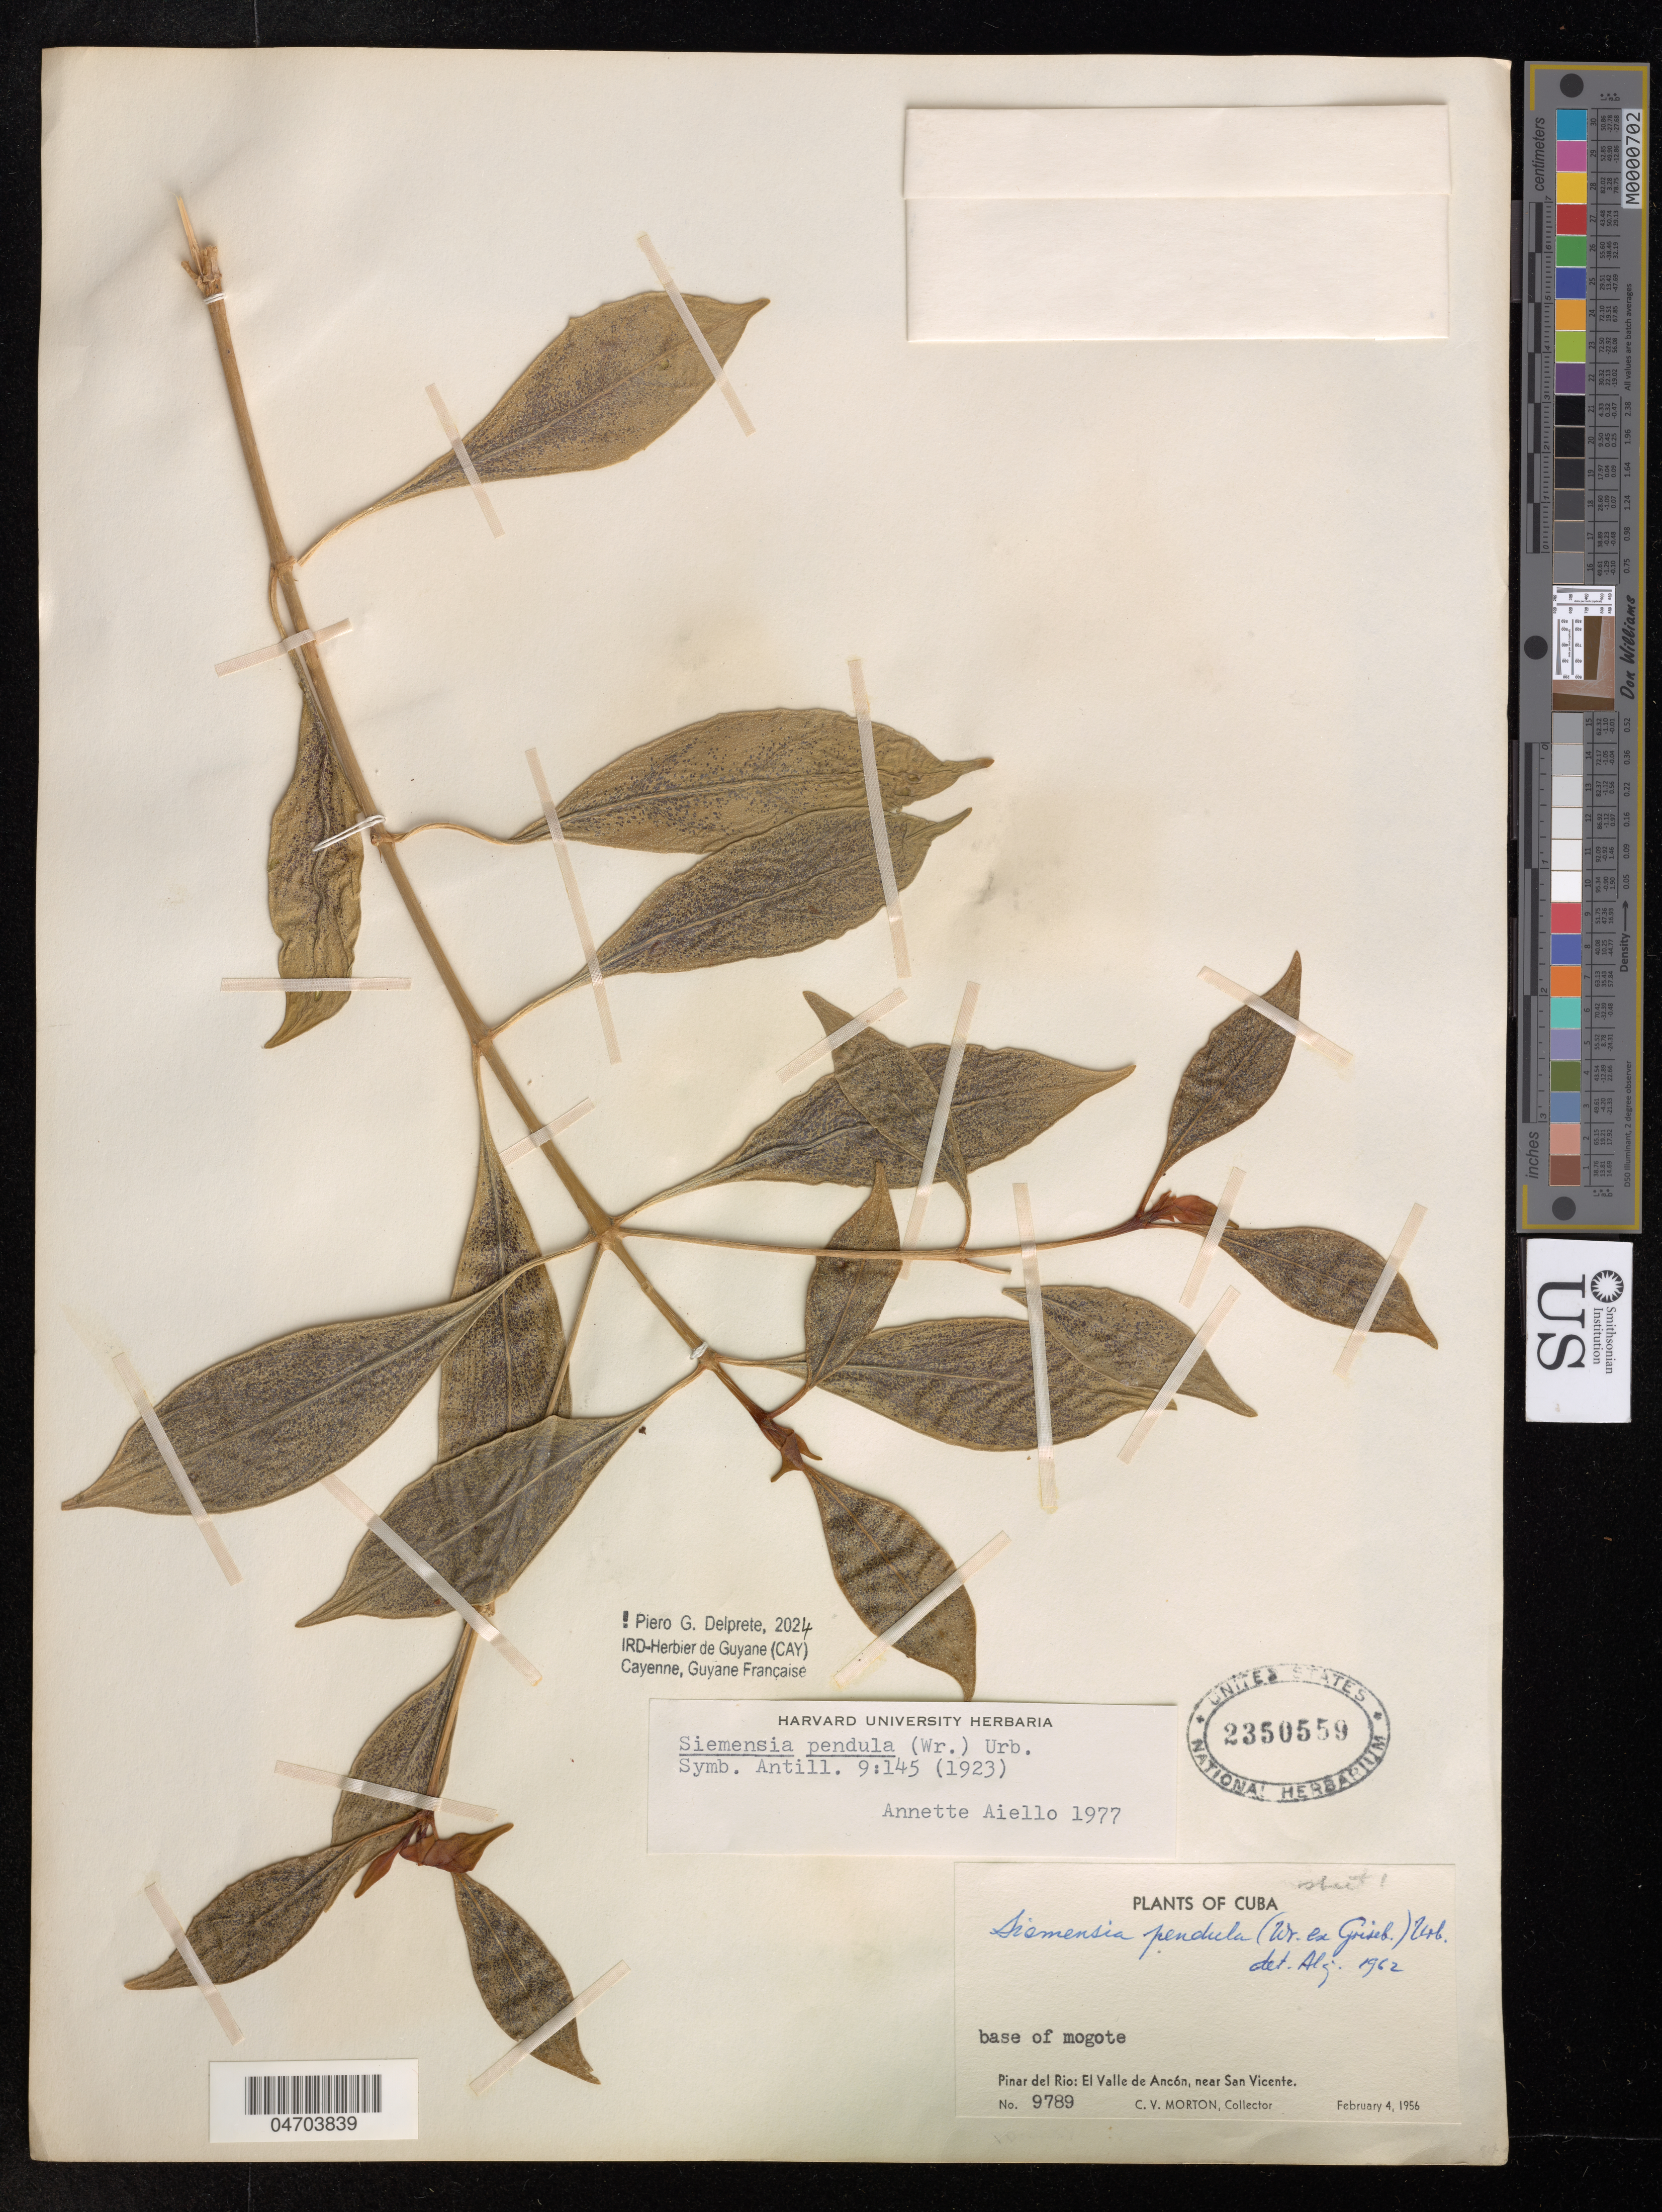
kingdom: Plantae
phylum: Tracheophyta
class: Magnoliopsida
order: Gentianales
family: Rubiaceae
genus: Siemensia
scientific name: Siemensia pendula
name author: (Griseb.) Urb.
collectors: C. V. Morton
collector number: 9789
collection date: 1956-02-04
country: Cuba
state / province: Pinar del Río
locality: El Valle de Ancón, near San Vicente.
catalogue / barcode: US 2350559